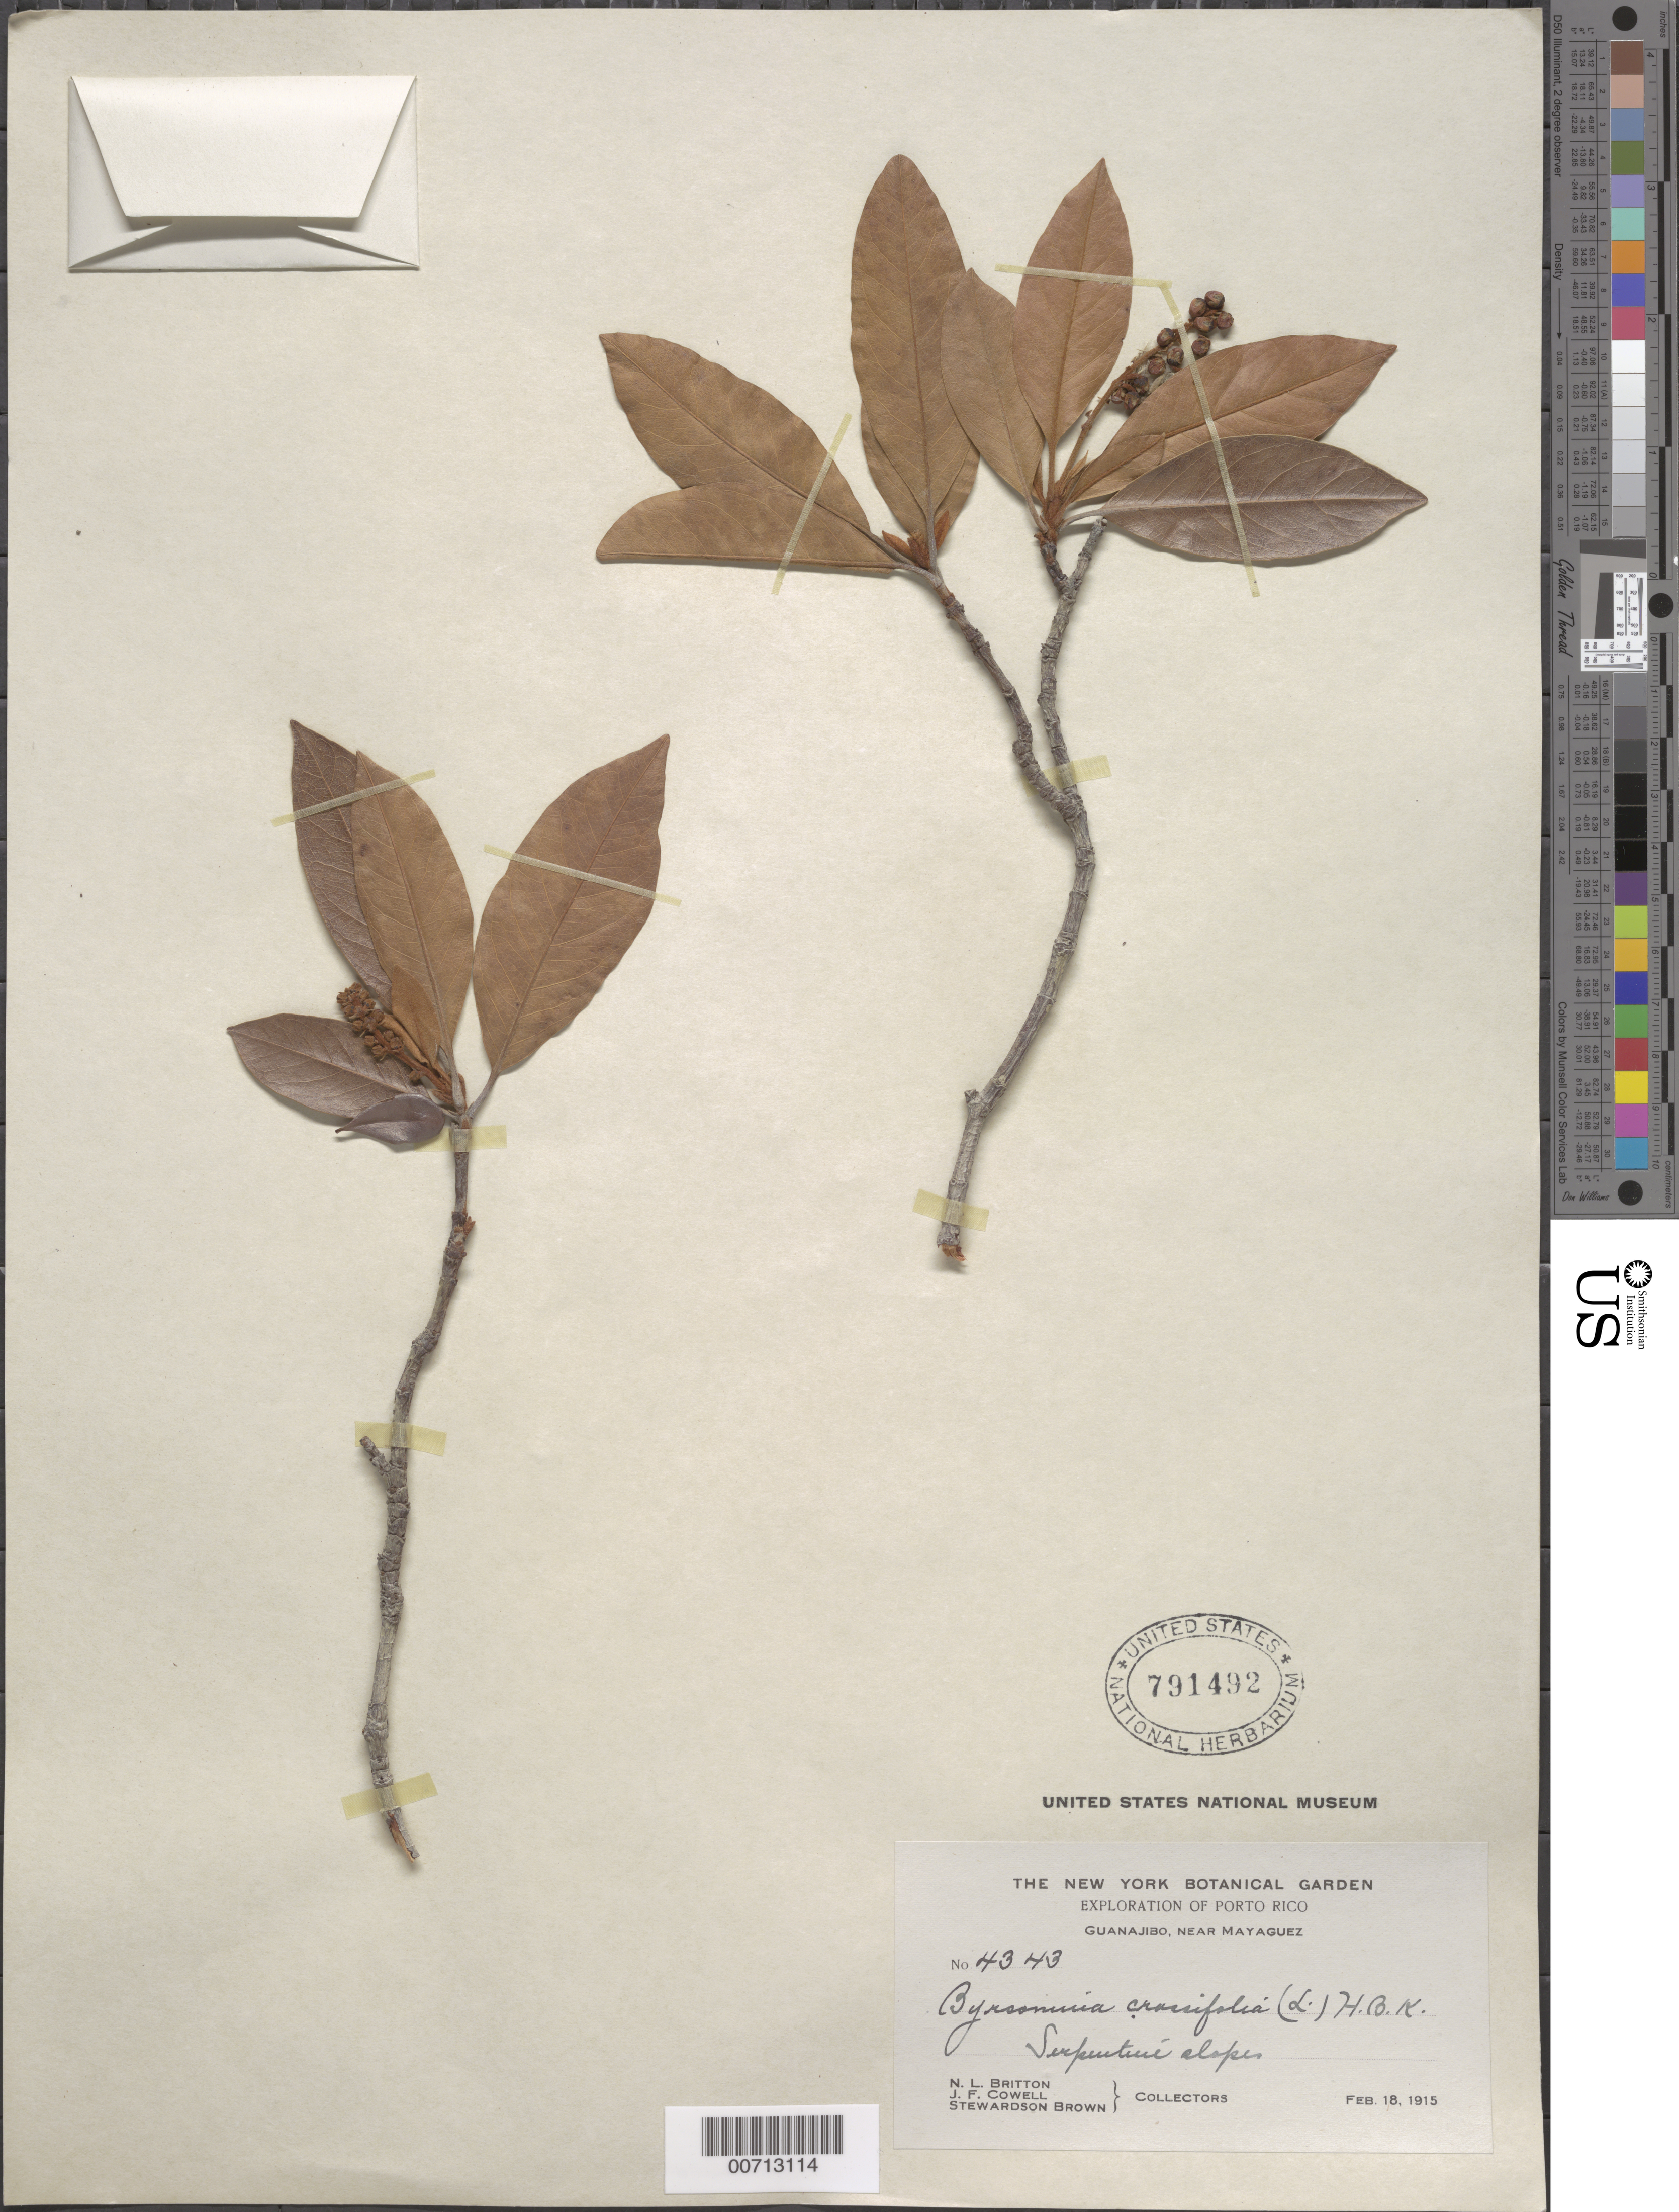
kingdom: Plantae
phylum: Tracheophyta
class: Magnoliopsida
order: Malpighiales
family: Malpighiaceae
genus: Byrsonima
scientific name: Byrsonima crassifolia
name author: (L.) Kunth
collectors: N. Britton, J. F. Cowell & S. Brown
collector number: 4343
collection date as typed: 18 Feb 1915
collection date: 1915-02-18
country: Puerto Rico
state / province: Mayaguez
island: Greater Antilles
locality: Guanajibo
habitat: Serpentine slopes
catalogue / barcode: US 791492